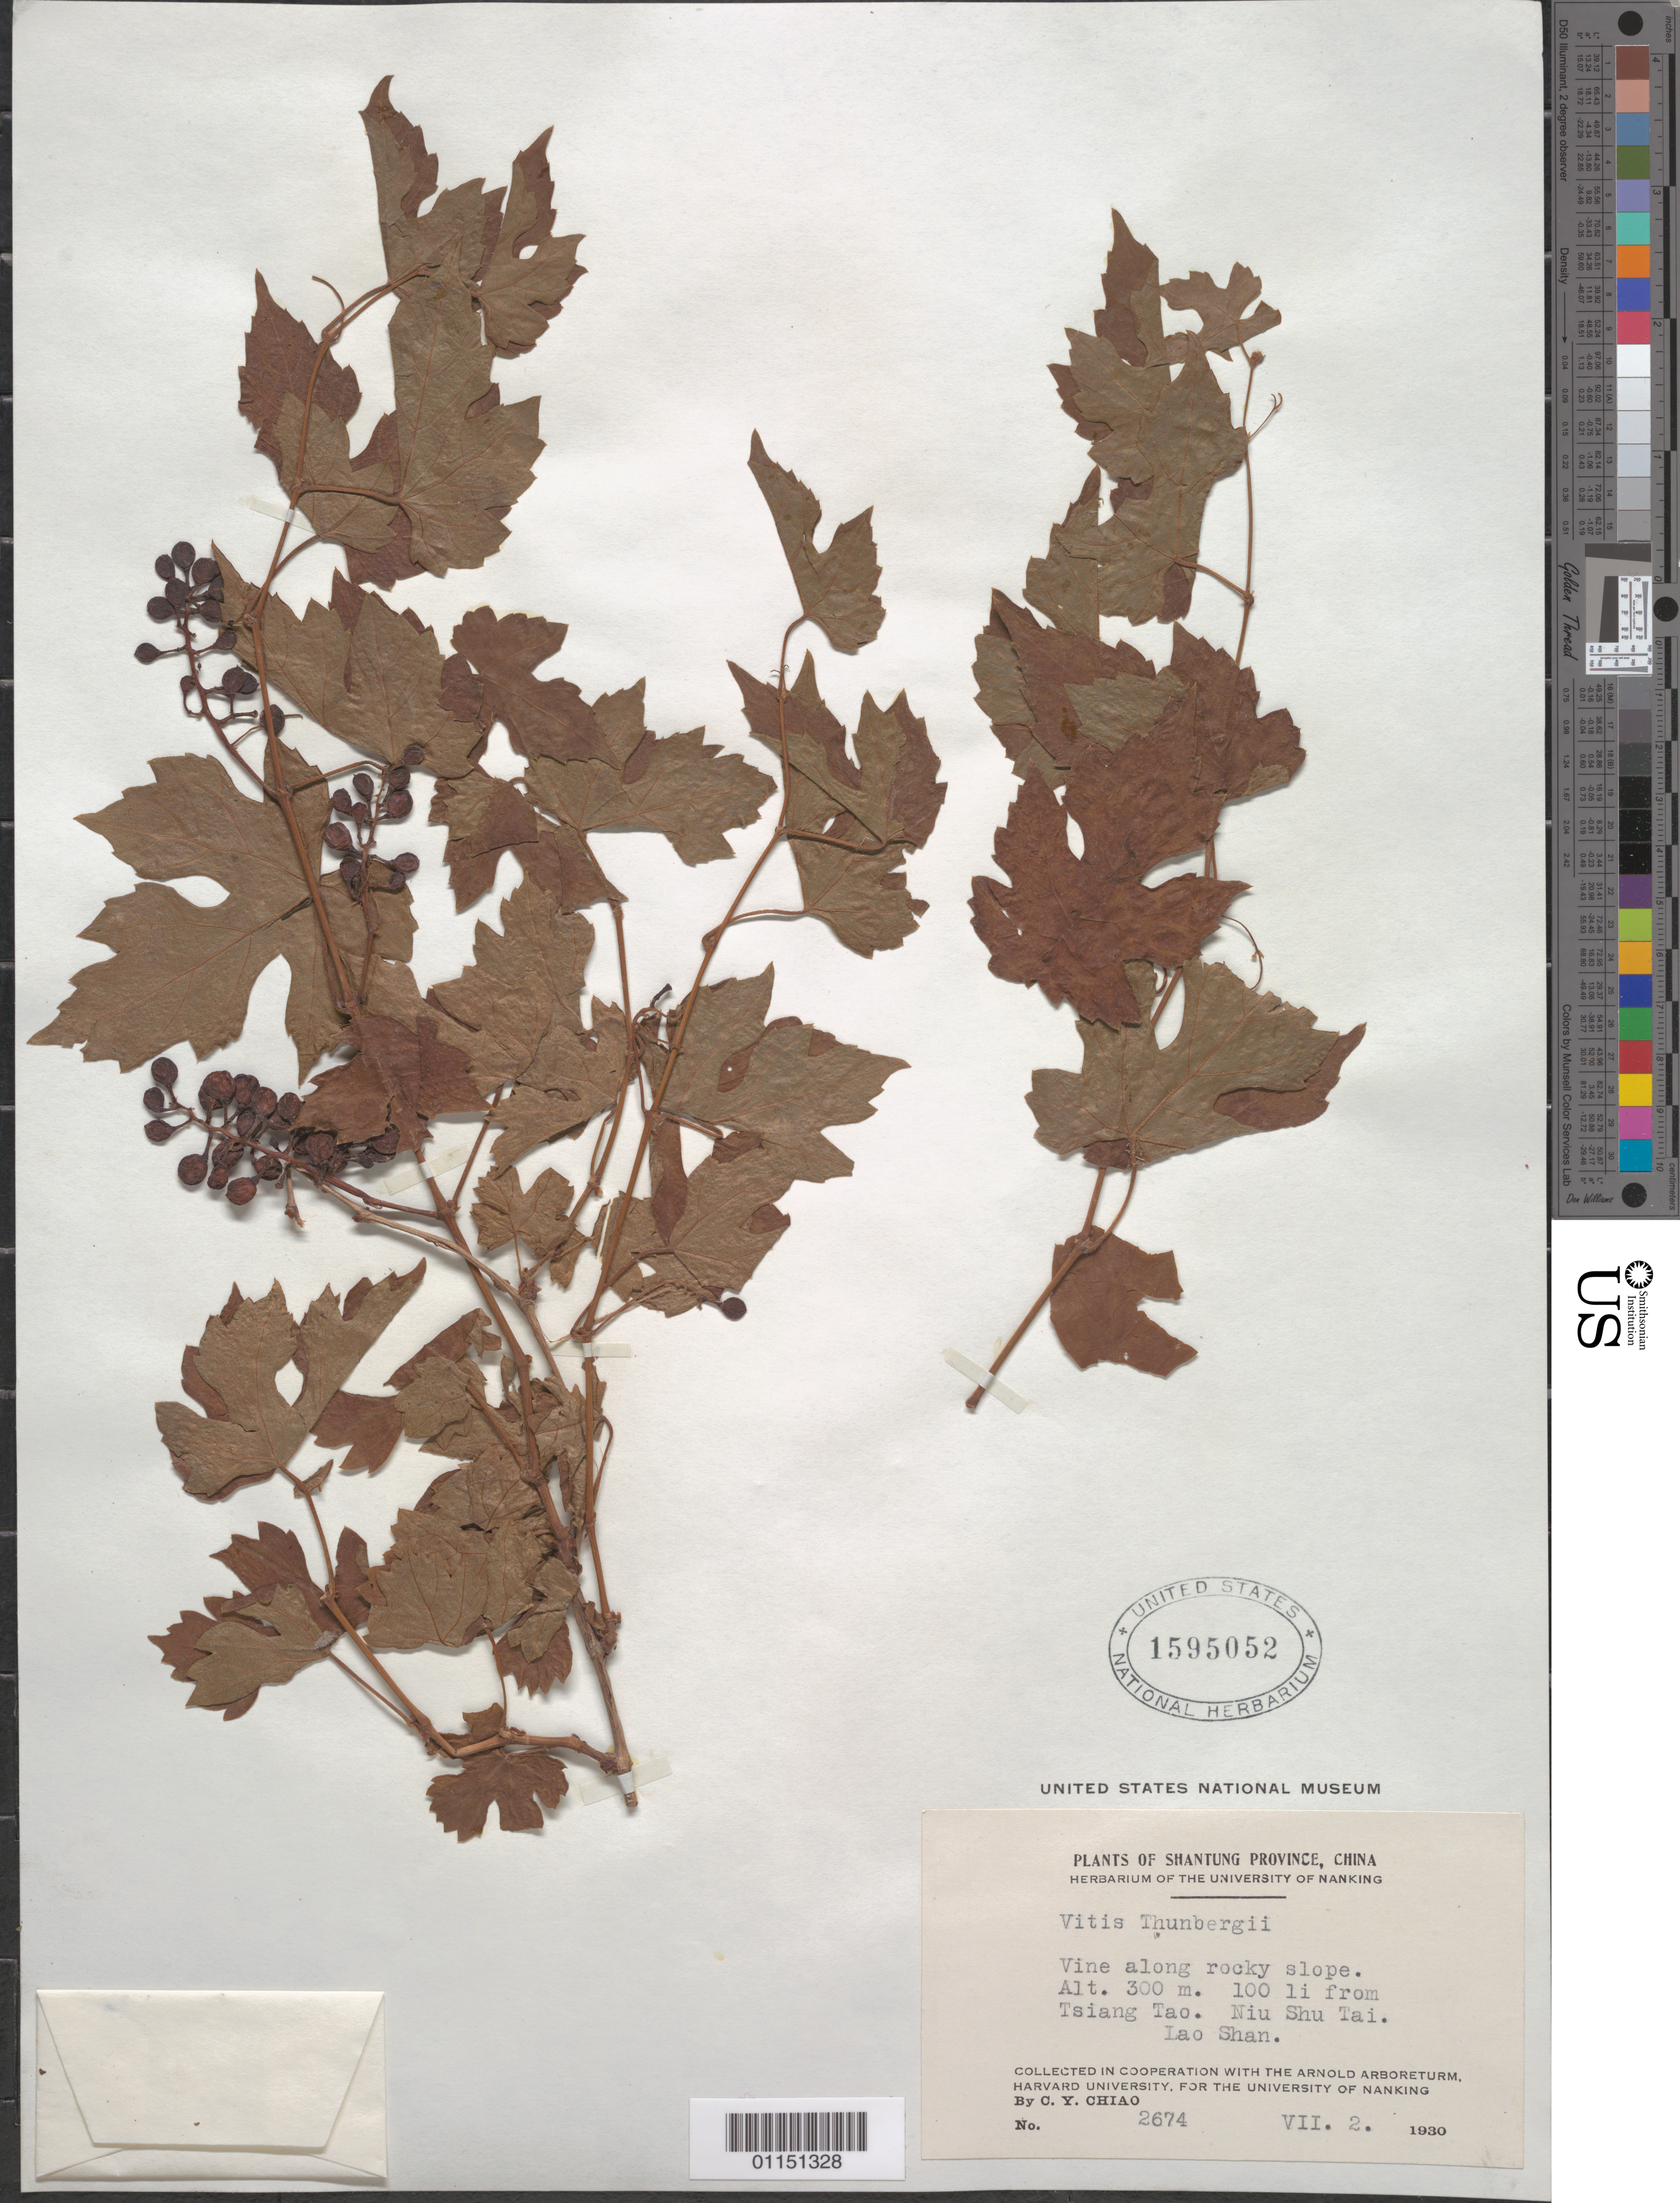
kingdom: Plantae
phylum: Tracheophyta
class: Magnoliopsida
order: Vitales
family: Vitaceae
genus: Vitis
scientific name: Vitis thunbergii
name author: Siebold & Zucc.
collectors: C. Y. Chiao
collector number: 2674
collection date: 1930-07-02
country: China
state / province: Shandong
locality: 100 li from Tsiang Tao. Niu Shu Tai. Lao Shan.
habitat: Vine along rocky slope.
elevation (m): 300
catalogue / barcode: US 1595052